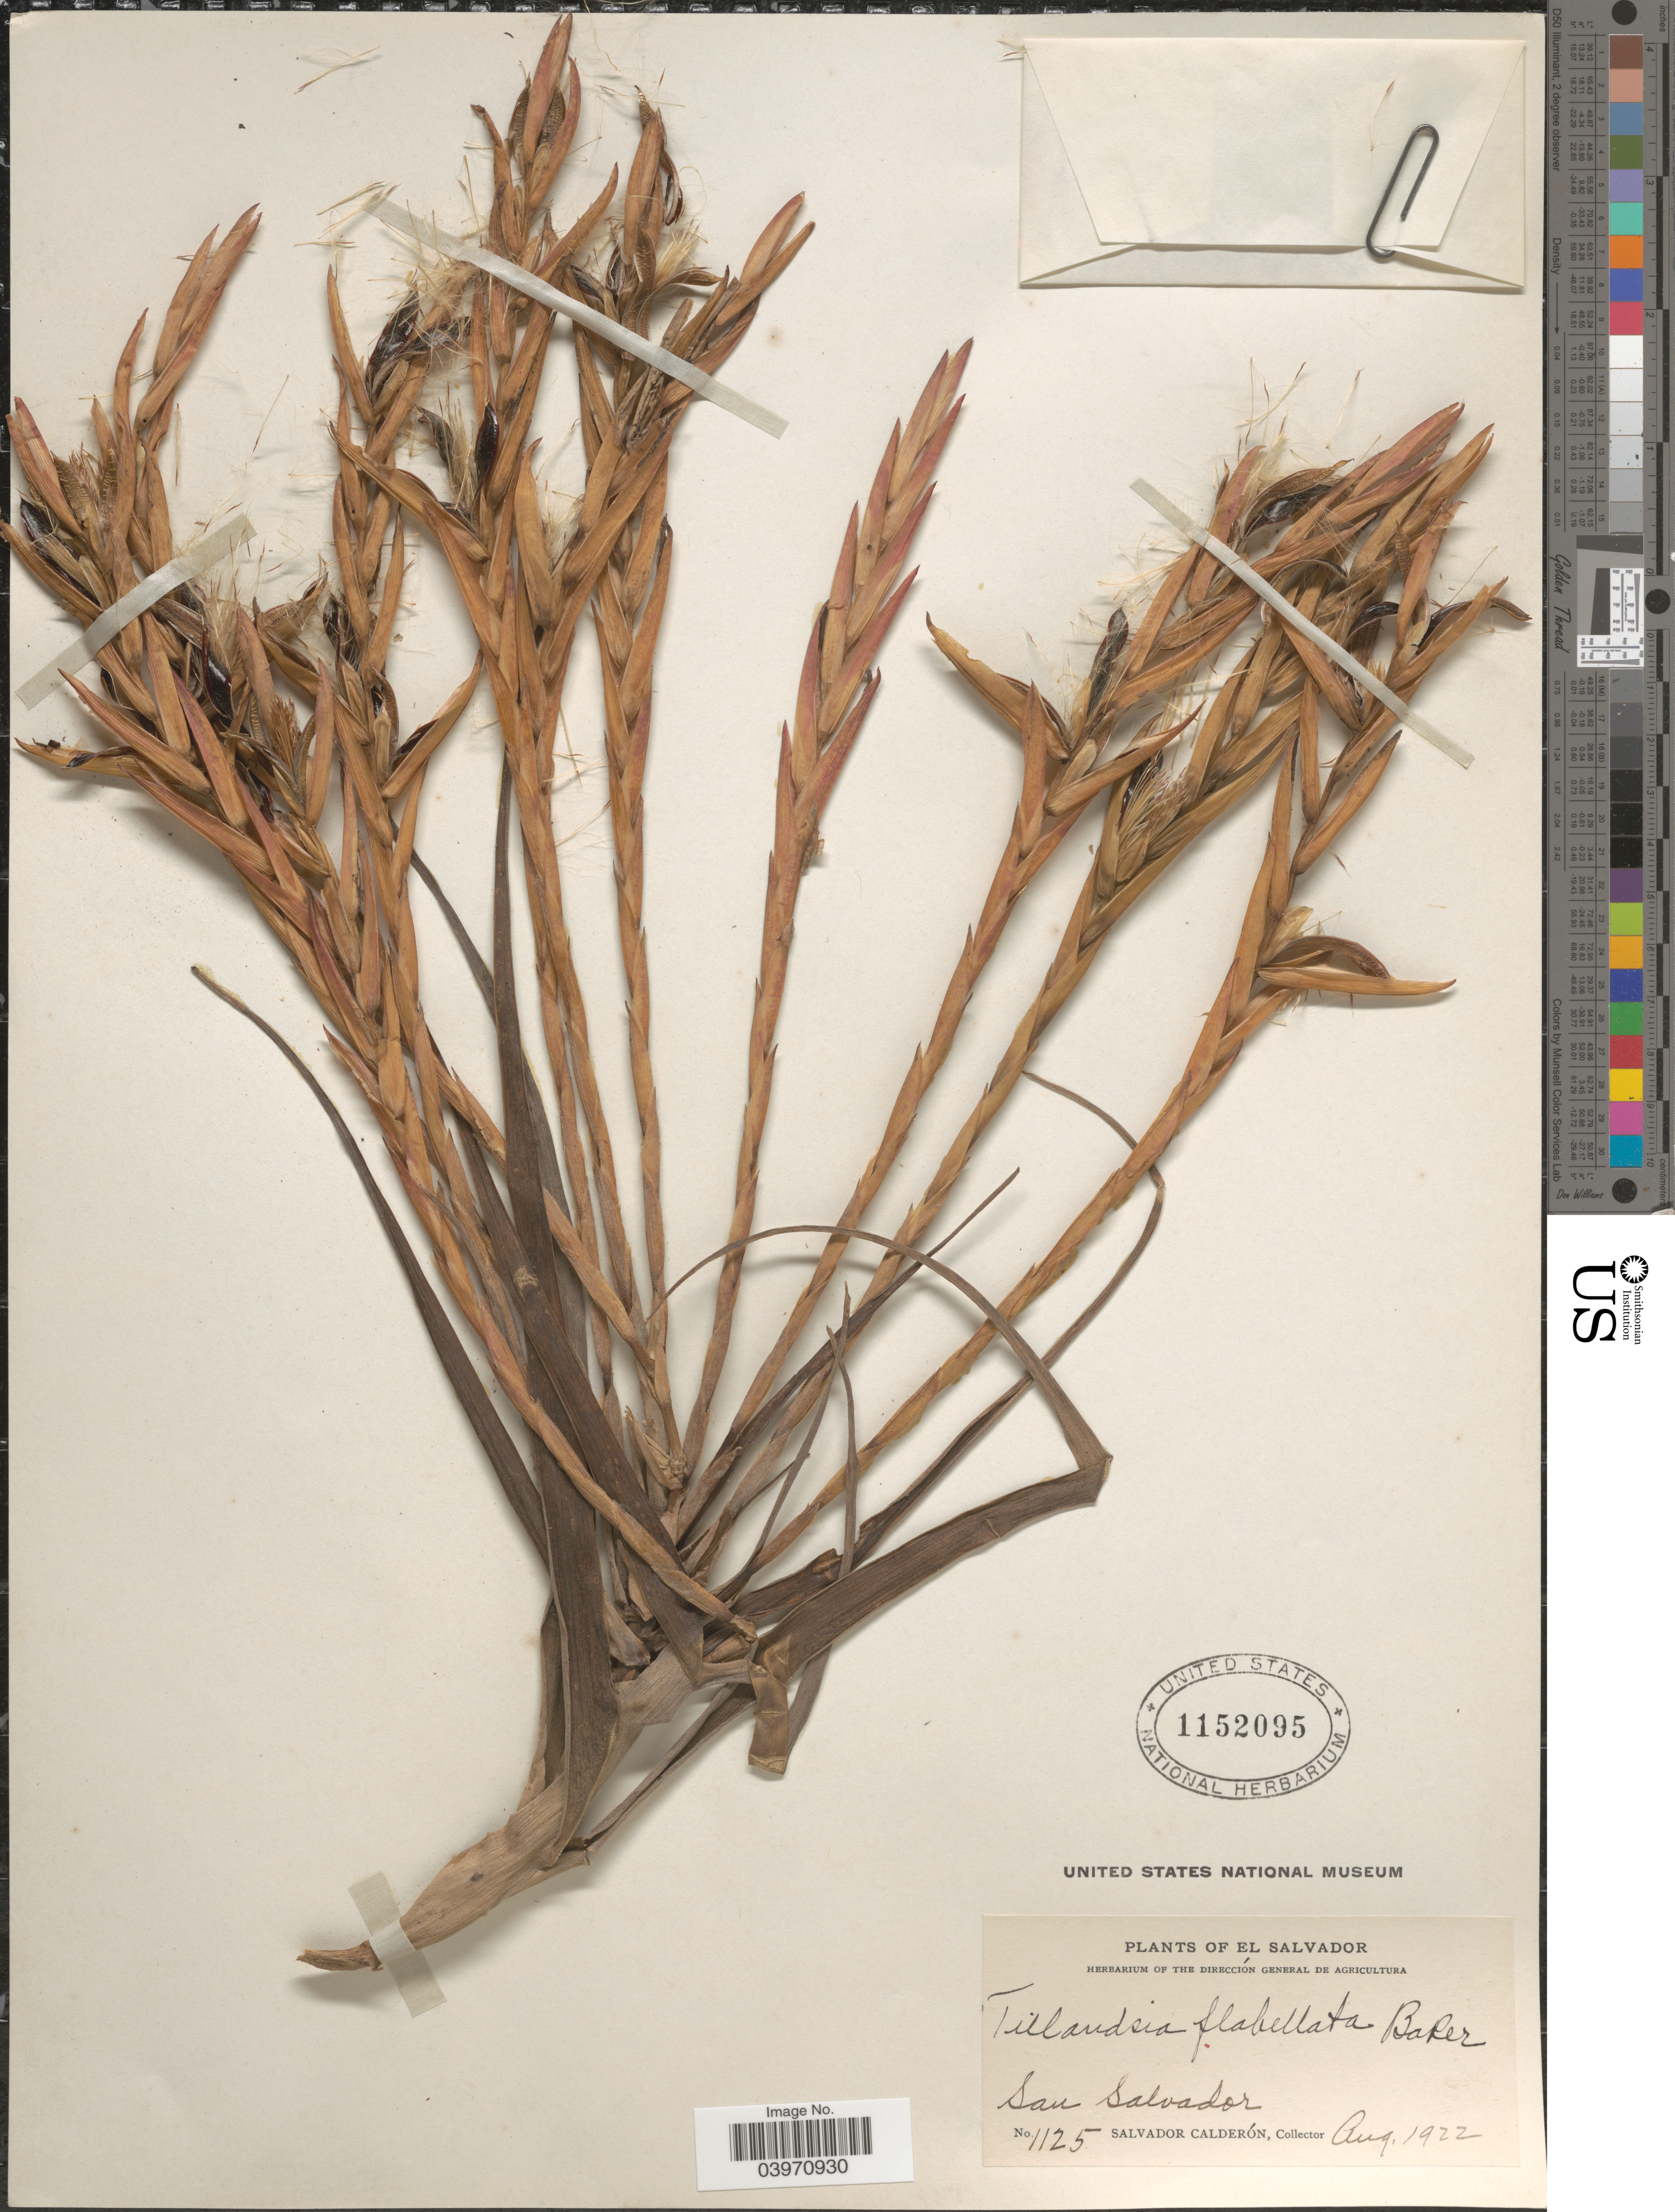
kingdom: Plantae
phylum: Tracheophyta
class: Liliopsida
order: Poales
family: Bromeliaceae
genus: Tillandsia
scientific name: Tillandsia flabellata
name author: Baker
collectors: S. Calderón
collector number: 1125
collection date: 1922-08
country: El Salvador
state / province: San Salvador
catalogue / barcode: US 1152095